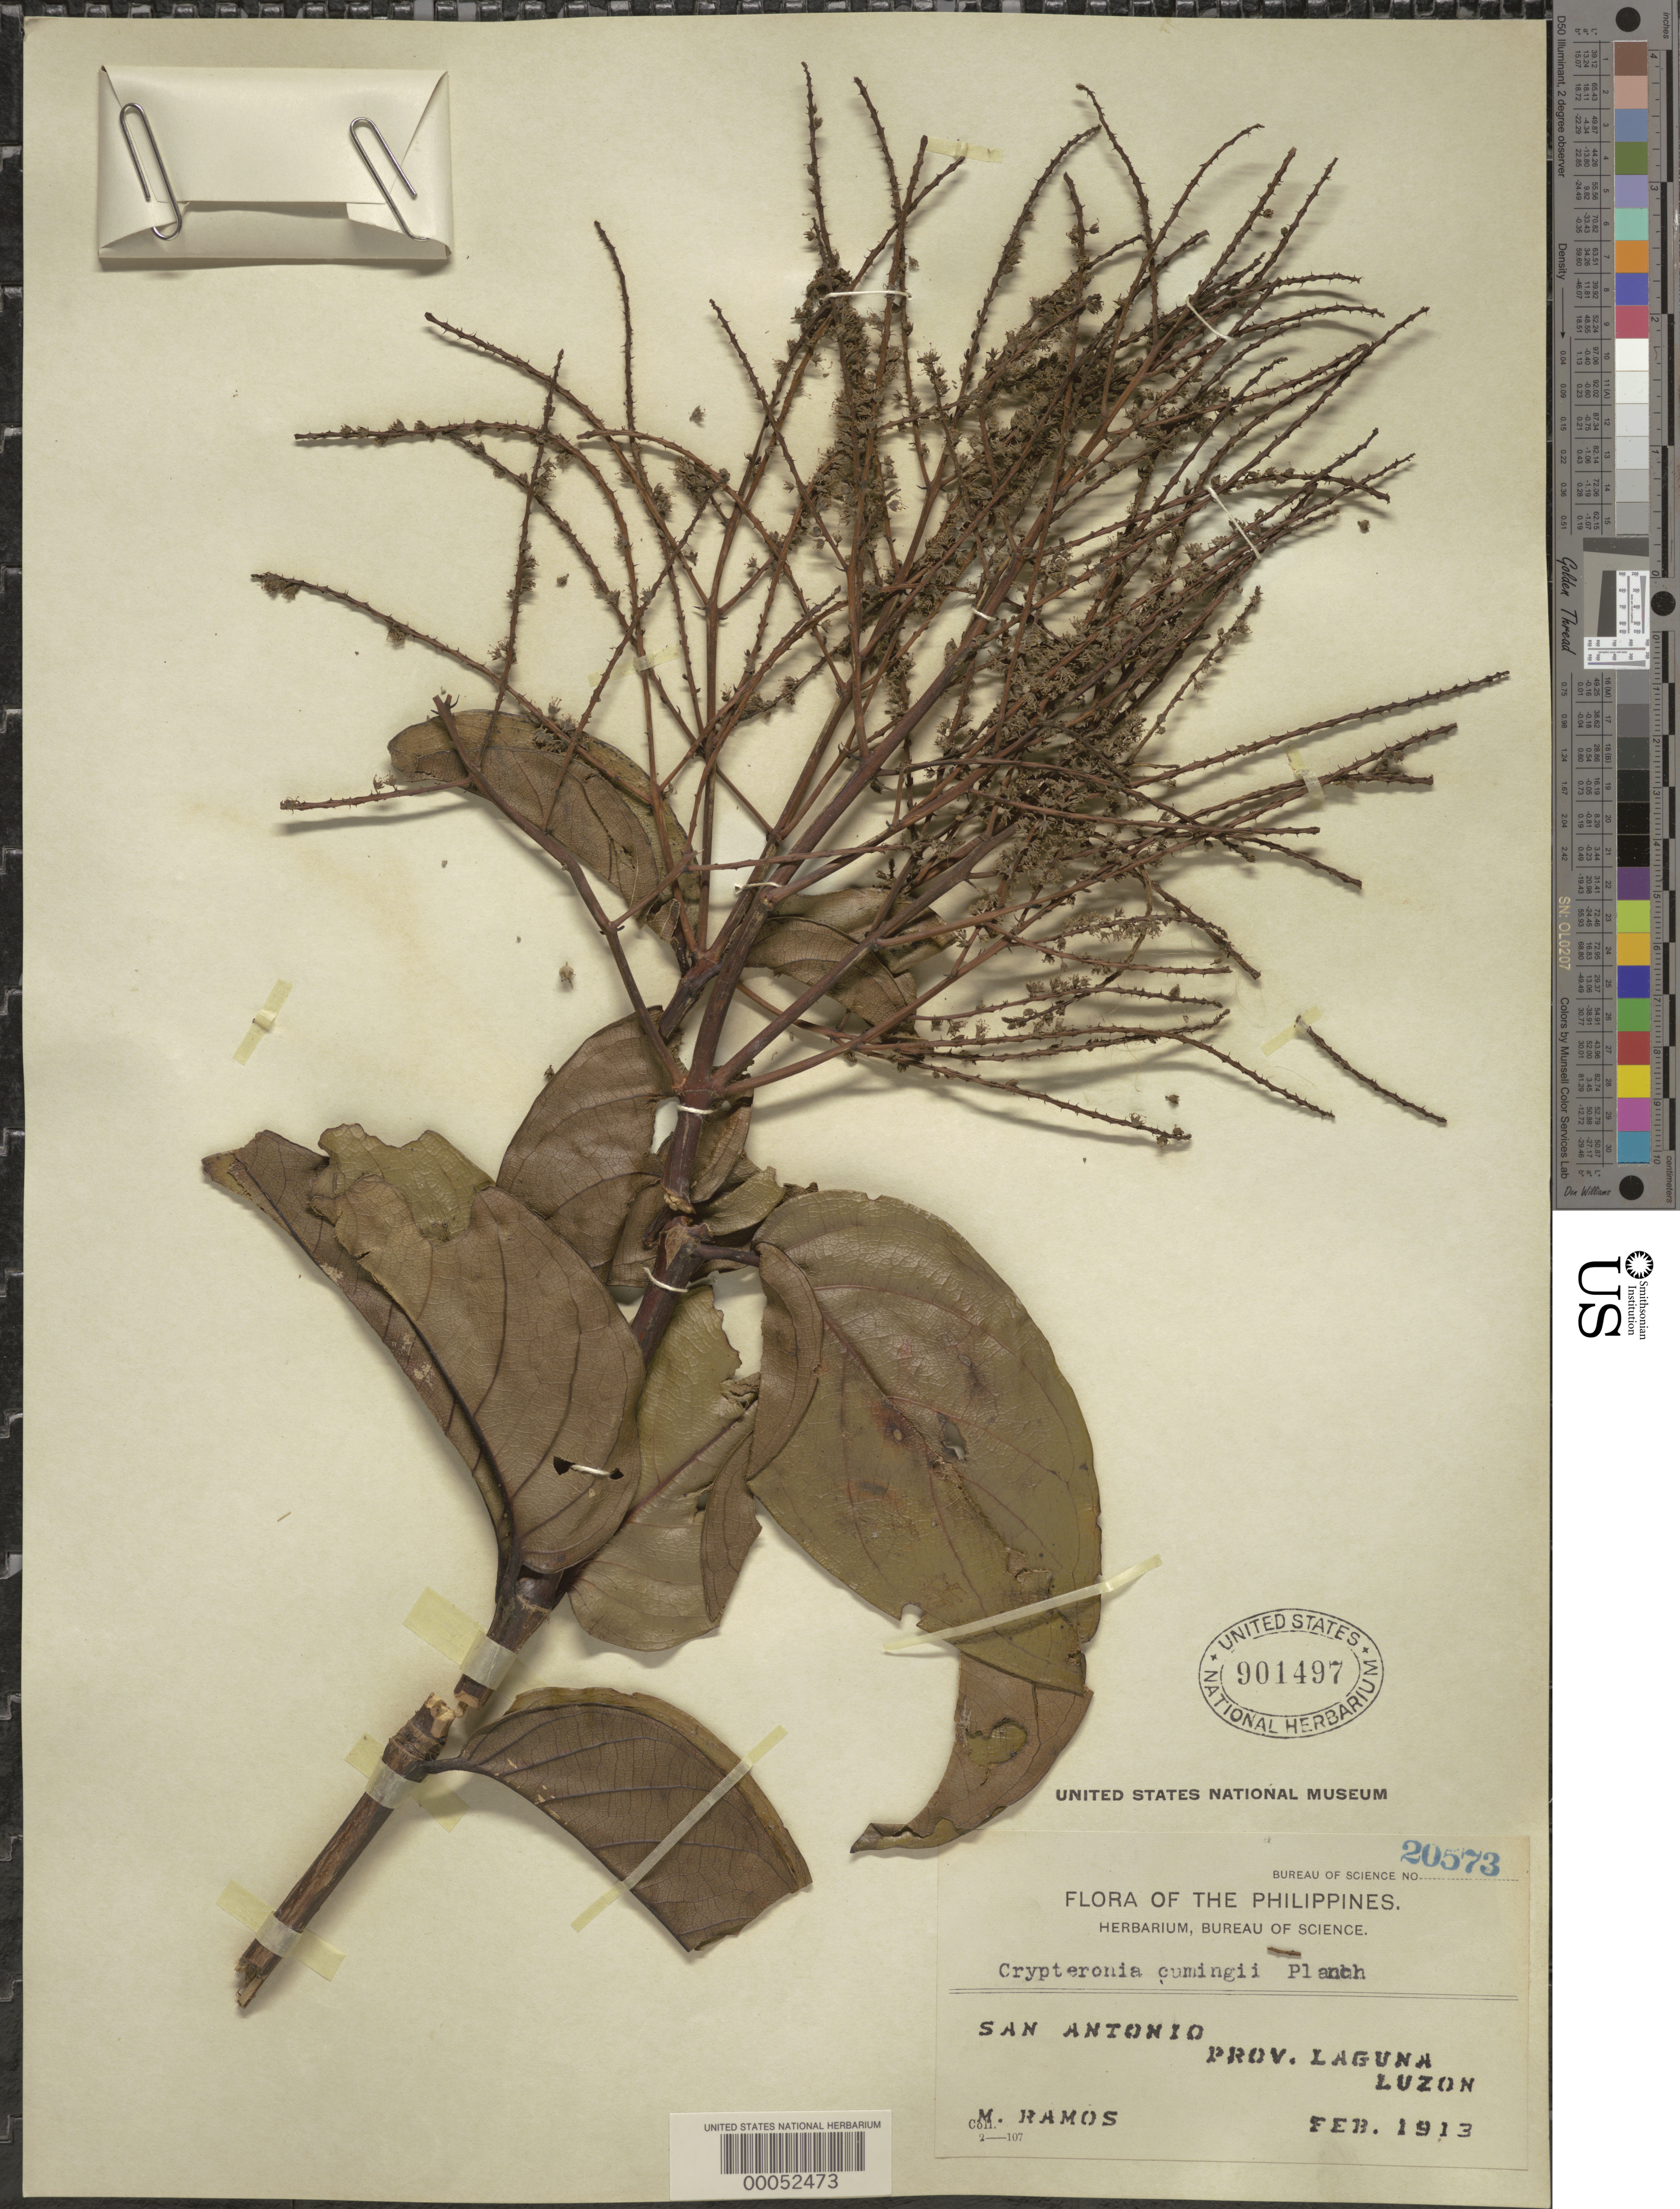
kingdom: Plantae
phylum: Tracheophyta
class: Magnoliopsida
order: Myrtales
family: Crypteroniaceae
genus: Crypteronia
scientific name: Crypteronia cumingii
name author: (Planch.) Endl.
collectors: M. Ramos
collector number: Bureau of Science 20573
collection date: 1913-02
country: Philippines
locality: San Antonio Prov. Laguna Luzon.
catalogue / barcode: US 901497